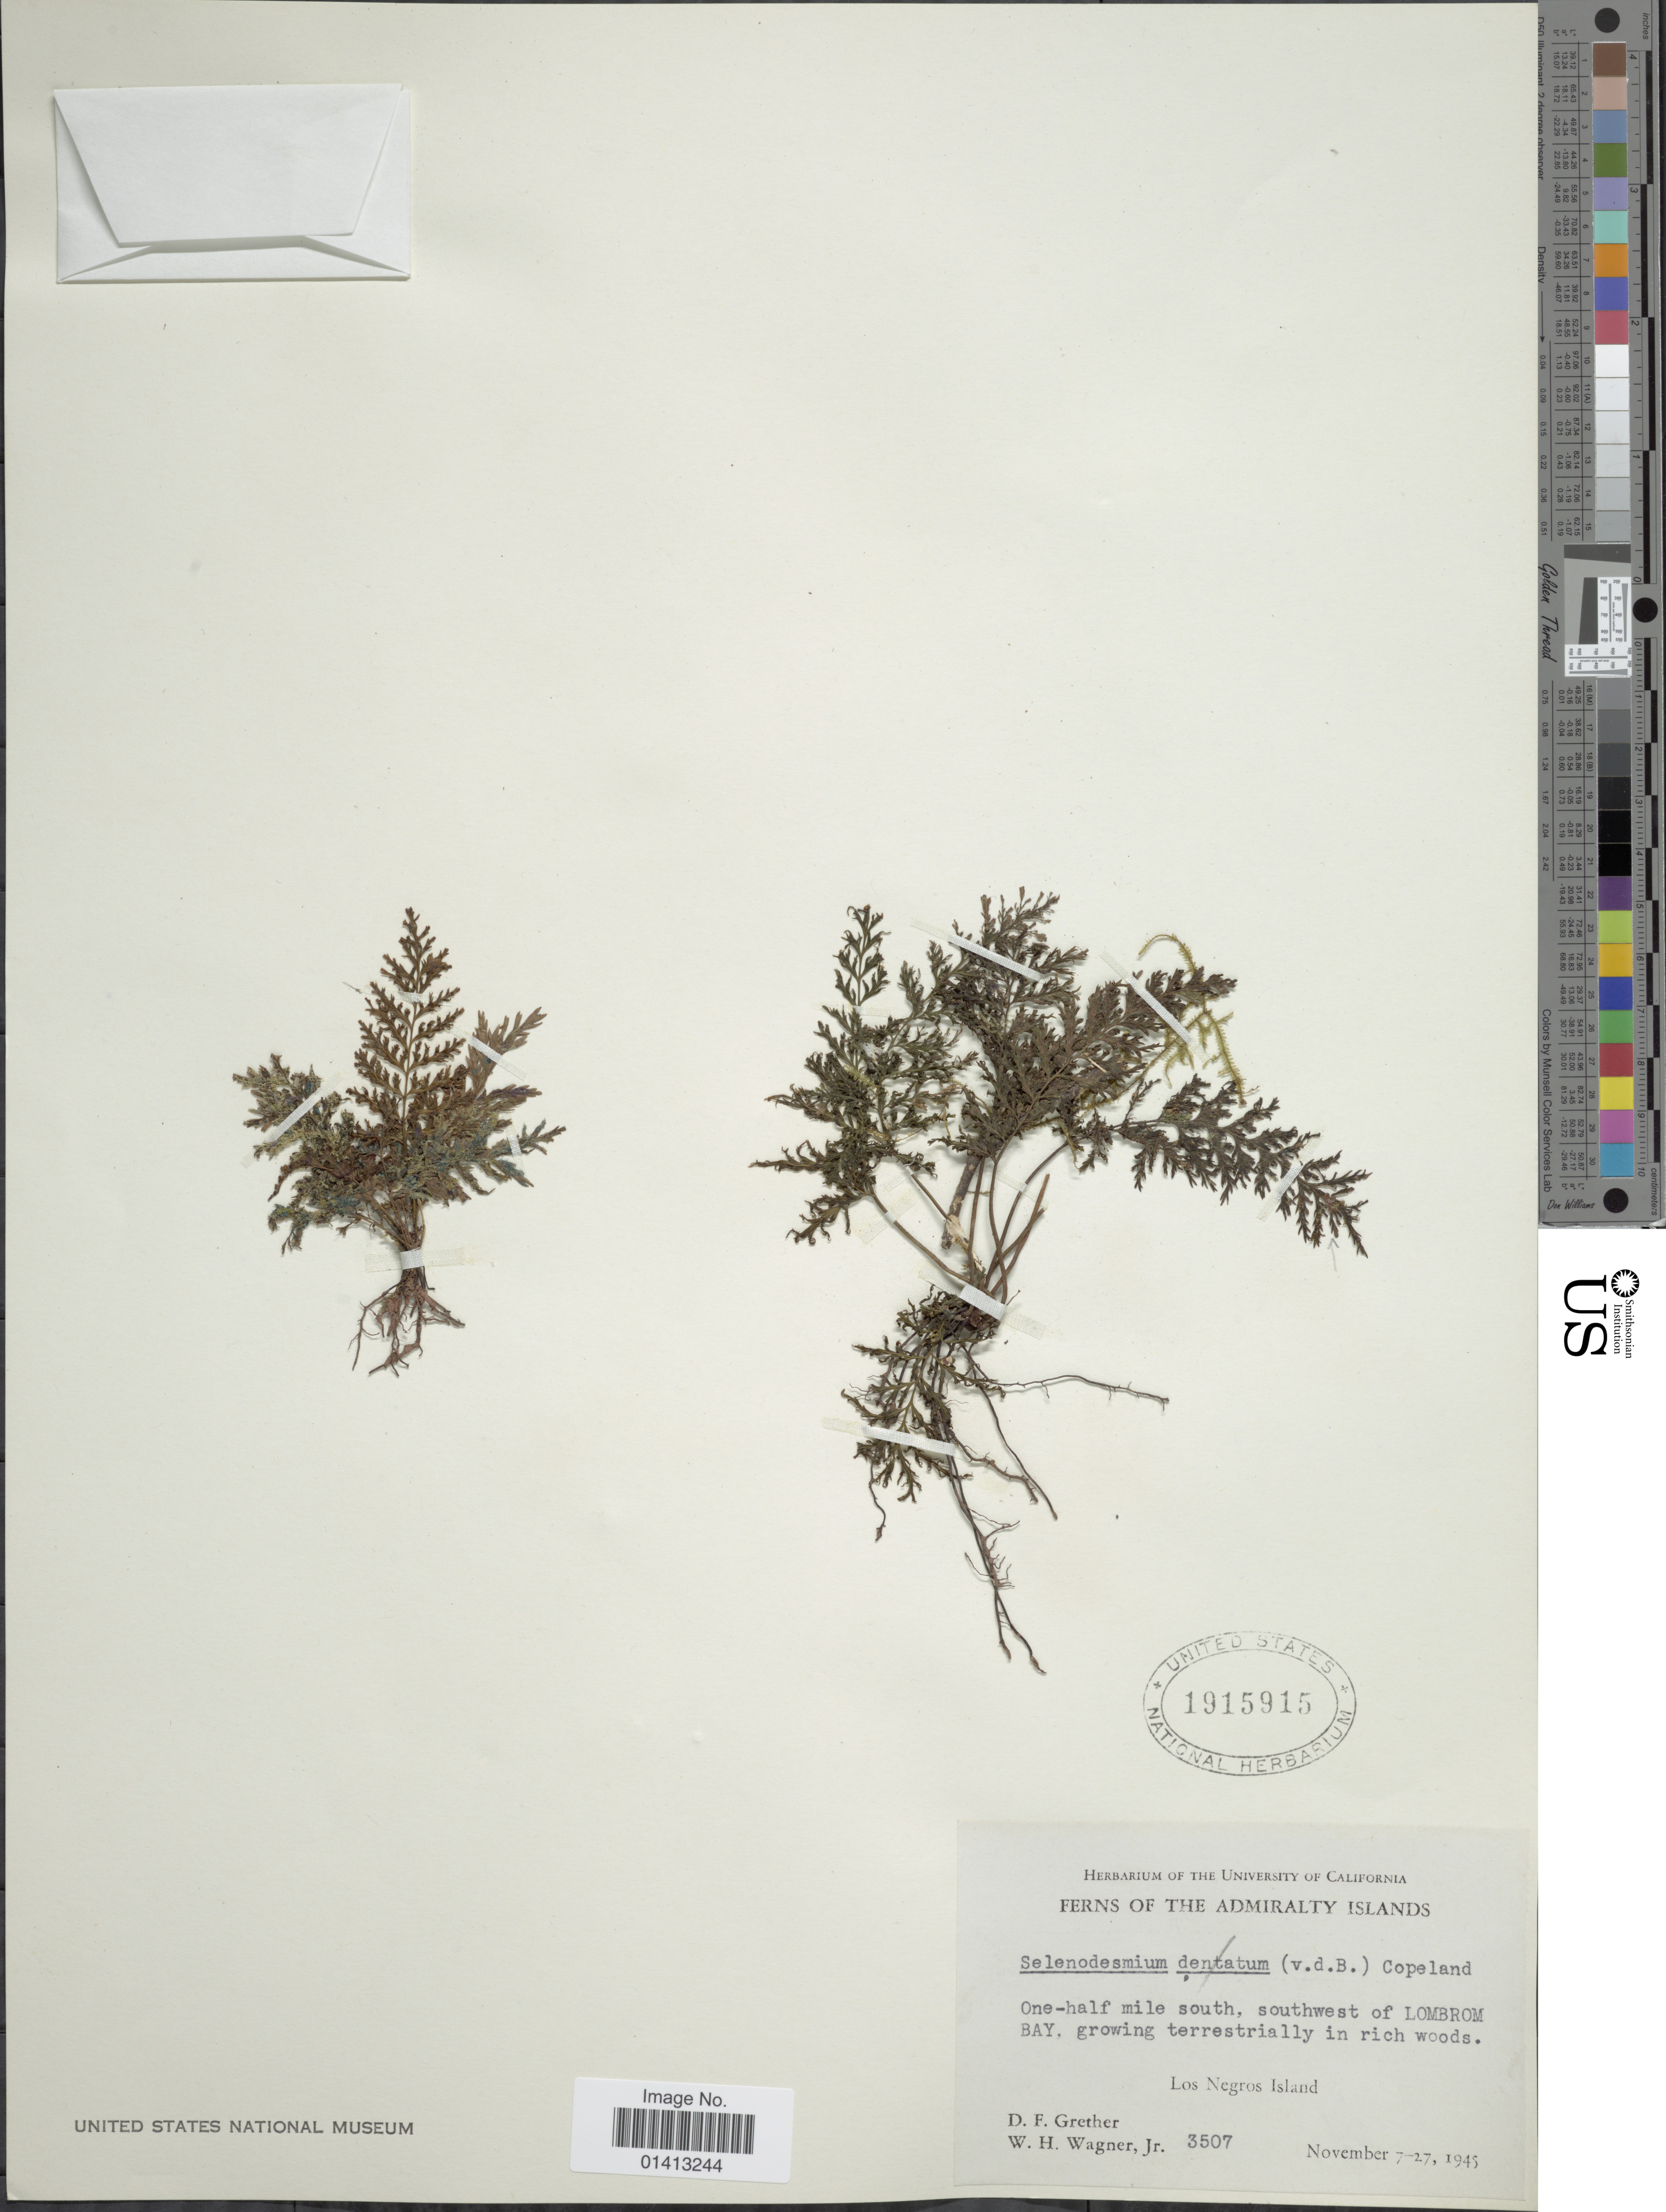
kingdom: Plantae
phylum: Tracheophyta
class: Polypodiopsida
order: Hymenophyllales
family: Hymenophyllaceae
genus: Crepidomanes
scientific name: Crepidomanes sp.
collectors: D. F. Grether & W. H. Wagner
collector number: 3507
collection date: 1945-11-07/1945-11-27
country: Papua New Guinea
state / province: Manus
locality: The Admiralty islands, One-half mile south, southwest of LOMBROM BAy, Los Negros Island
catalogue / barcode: US 1915915